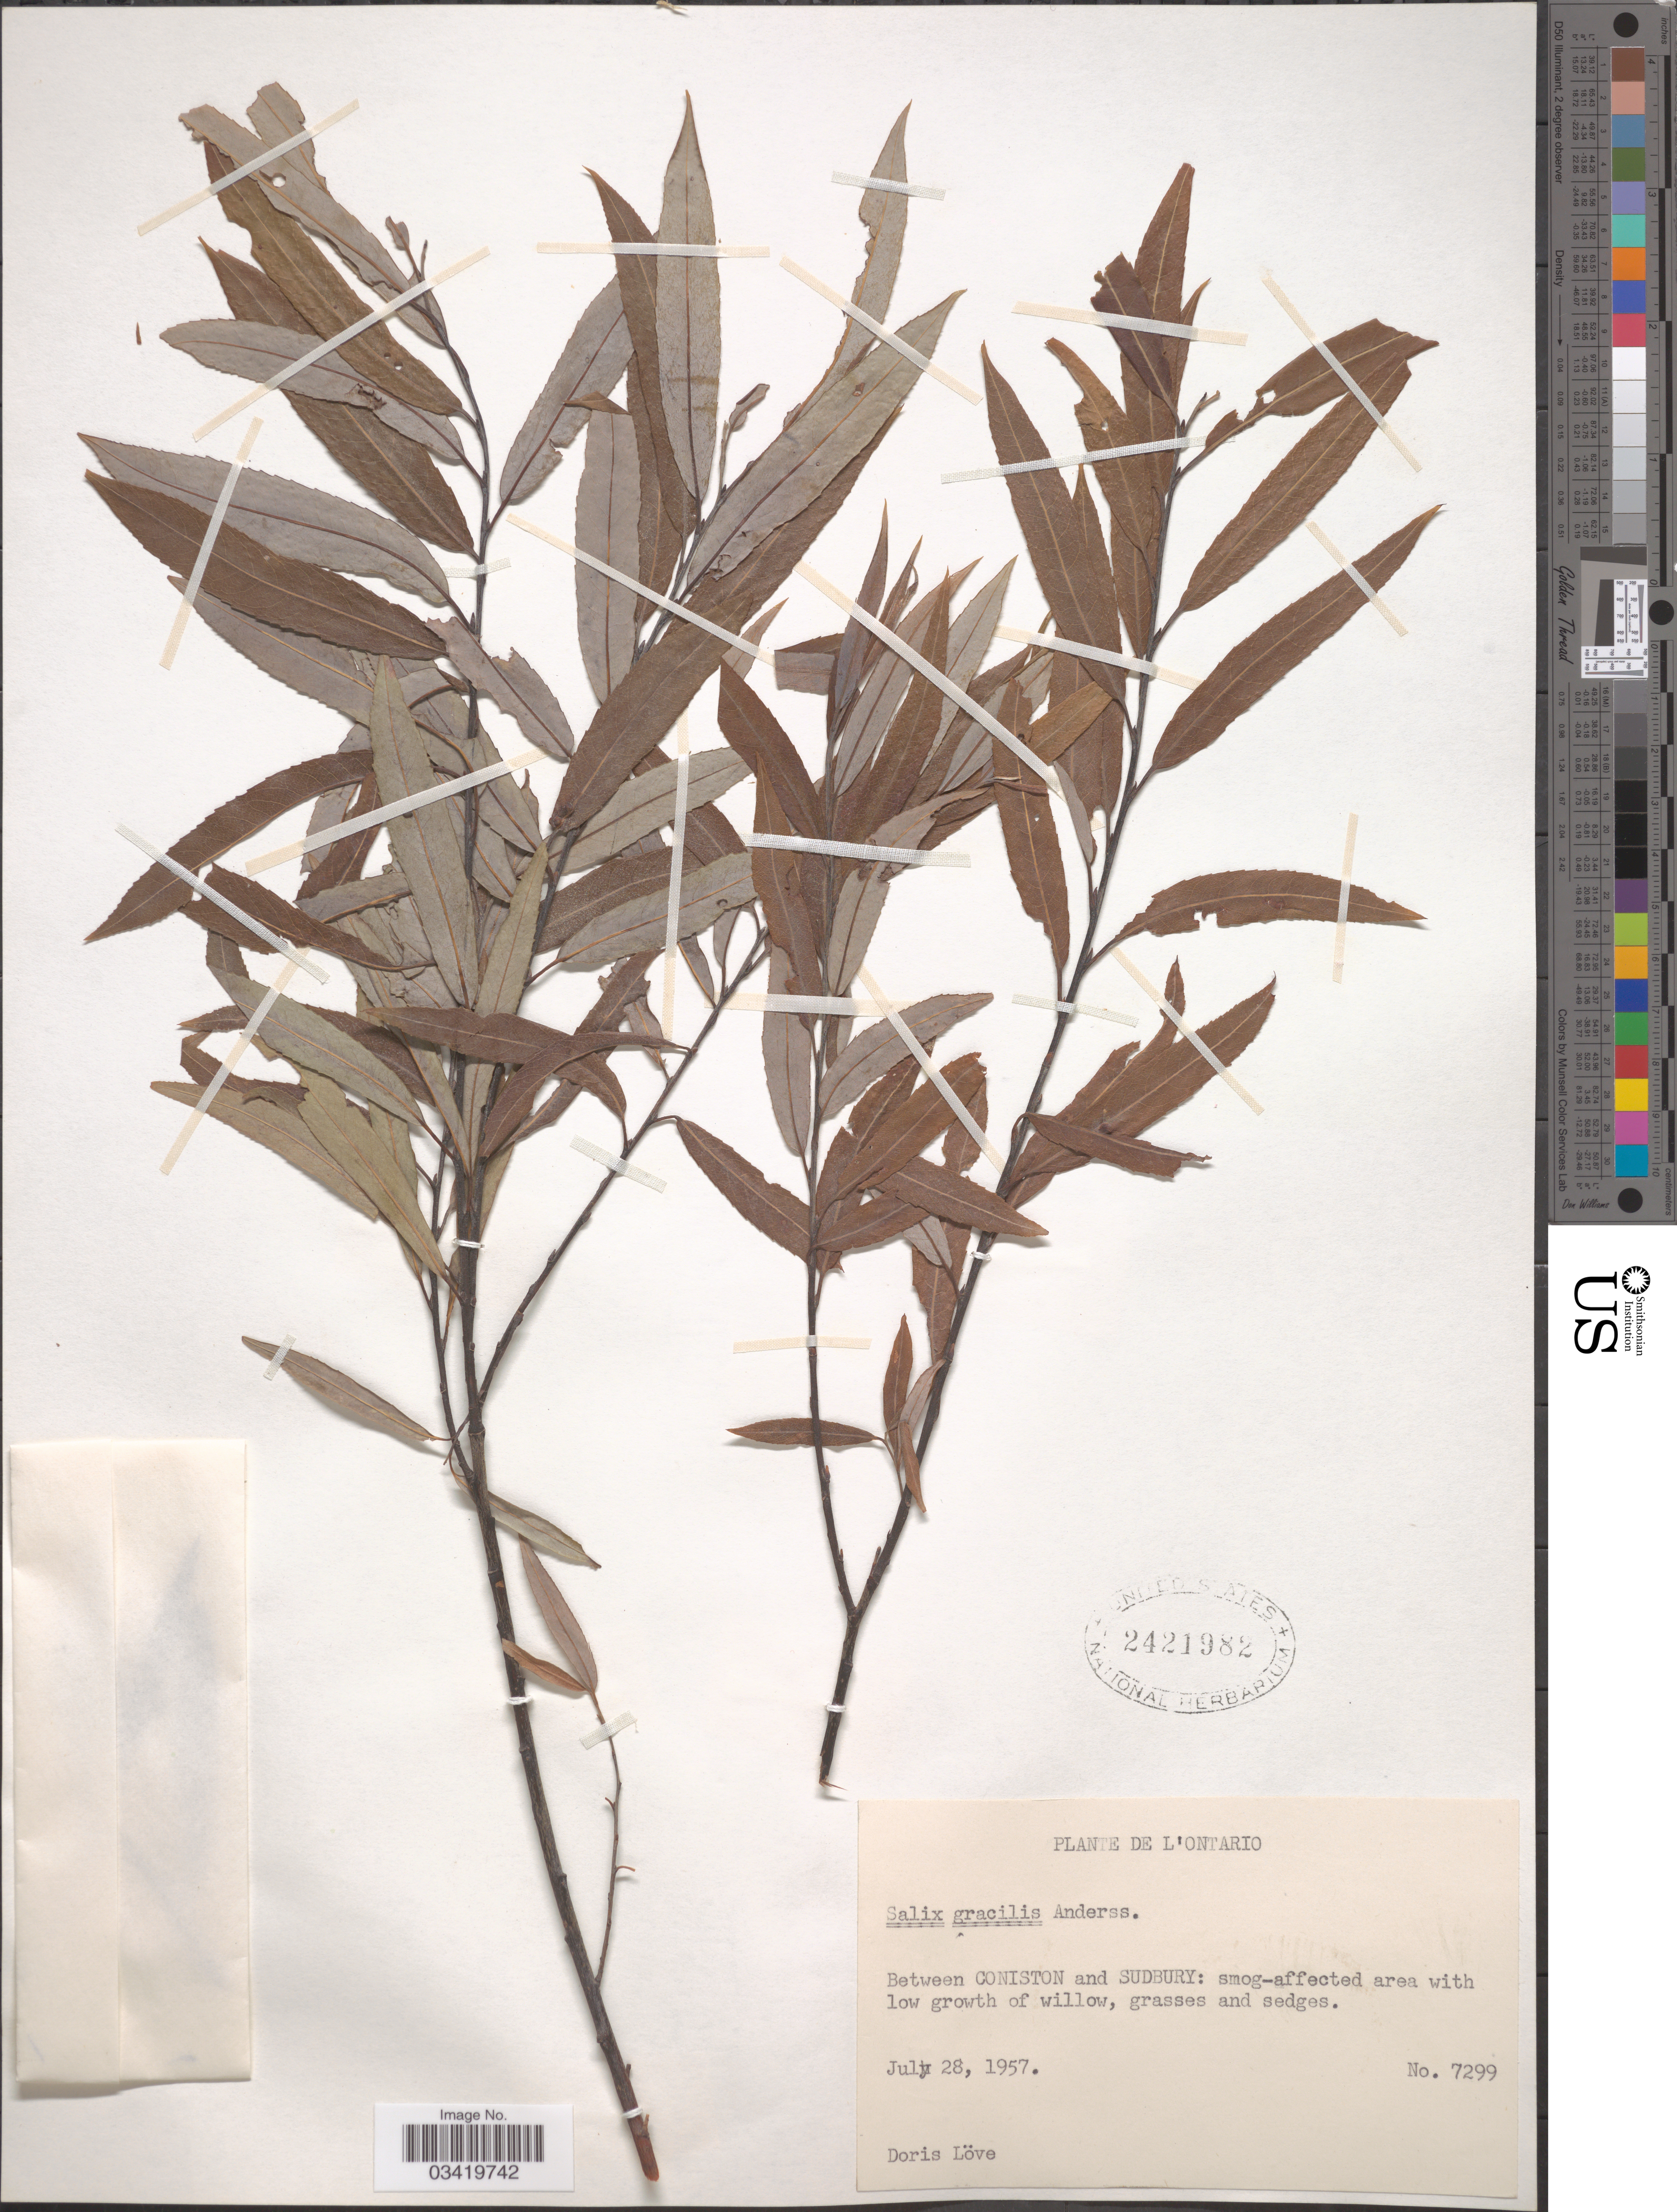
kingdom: Plantae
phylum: Tracheophyta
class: Magnoliopsida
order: Malpighiales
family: Salicaceae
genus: Salix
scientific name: Salix candida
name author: Flüggé ex Willd.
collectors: D. Löve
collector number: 7299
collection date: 1957-07-28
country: Canada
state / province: Ontario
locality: Between Coniston and Sudbury.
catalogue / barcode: US 2421982